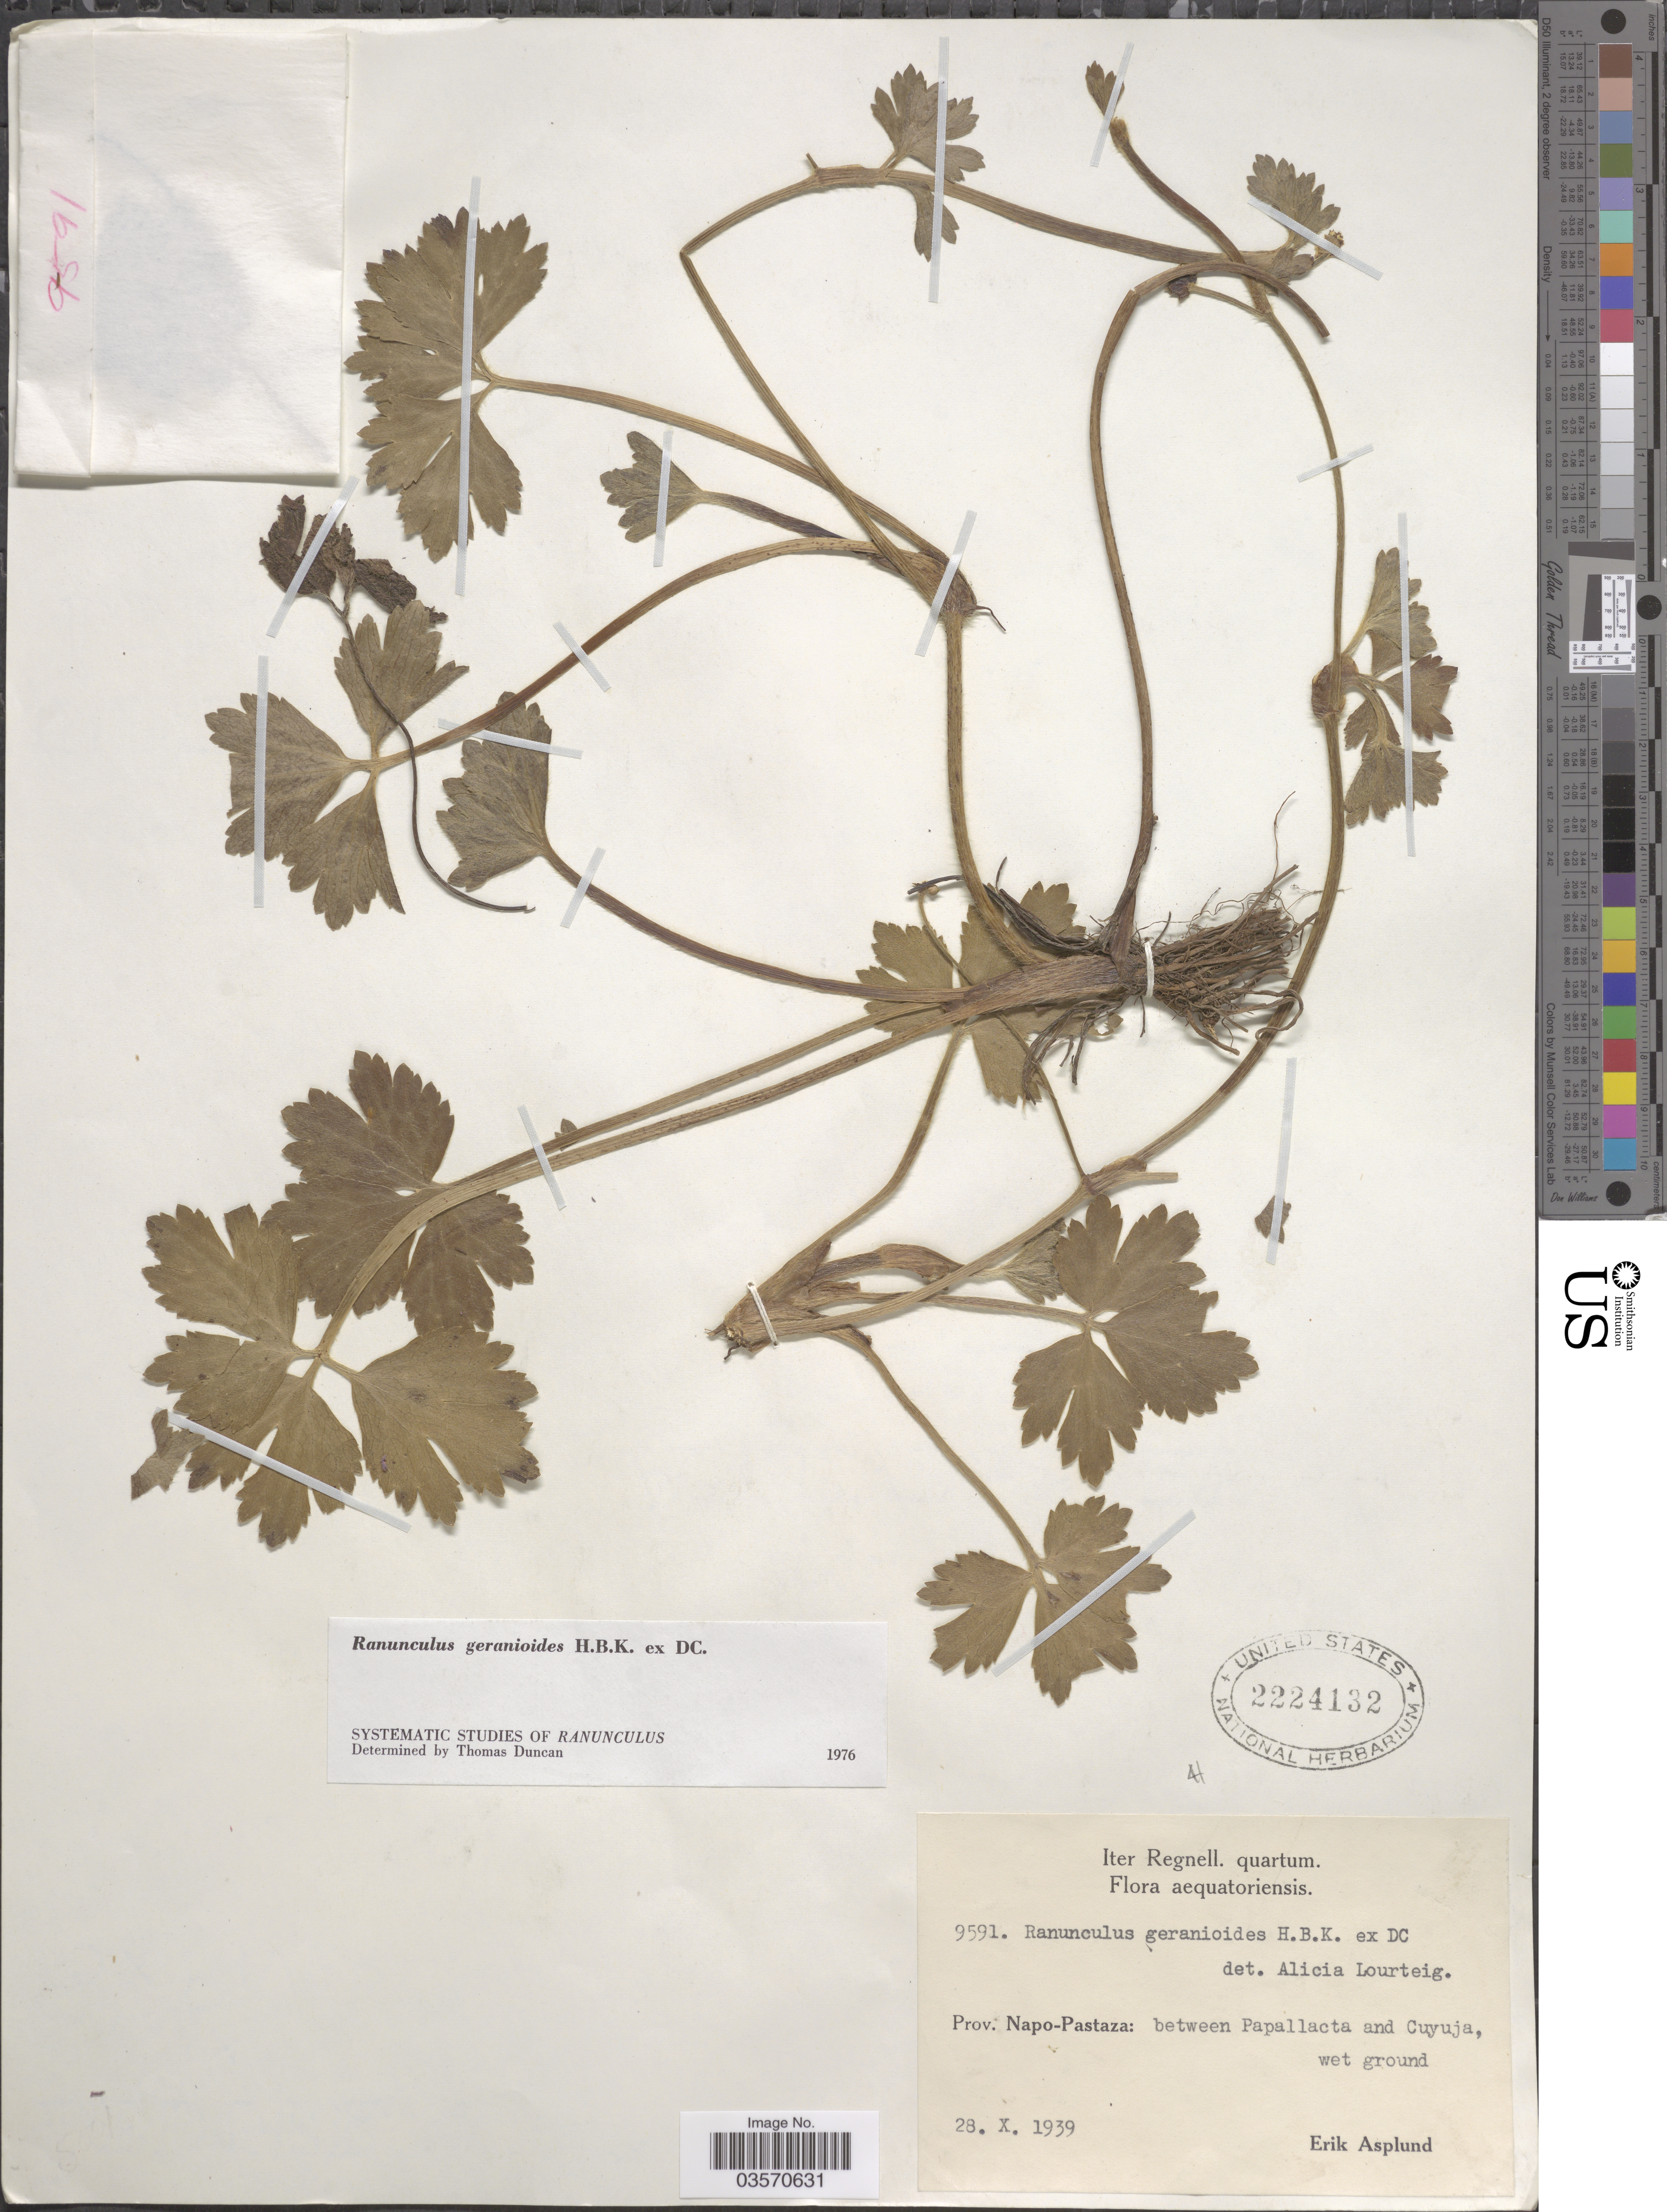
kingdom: Plantae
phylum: Tracheophyta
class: Magnoliopsida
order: Ranunculales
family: Ranunculaceae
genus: Ranunculus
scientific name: Ranunculus geranioides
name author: Humb. et al. ex DC.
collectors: E. Asplund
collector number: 9591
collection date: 1939-10-28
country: Ecuador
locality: Aequatoriensis. Prov. Napo-Pastaza: between Papallacta and Cuyuja, wet ground.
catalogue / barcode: US 2224132